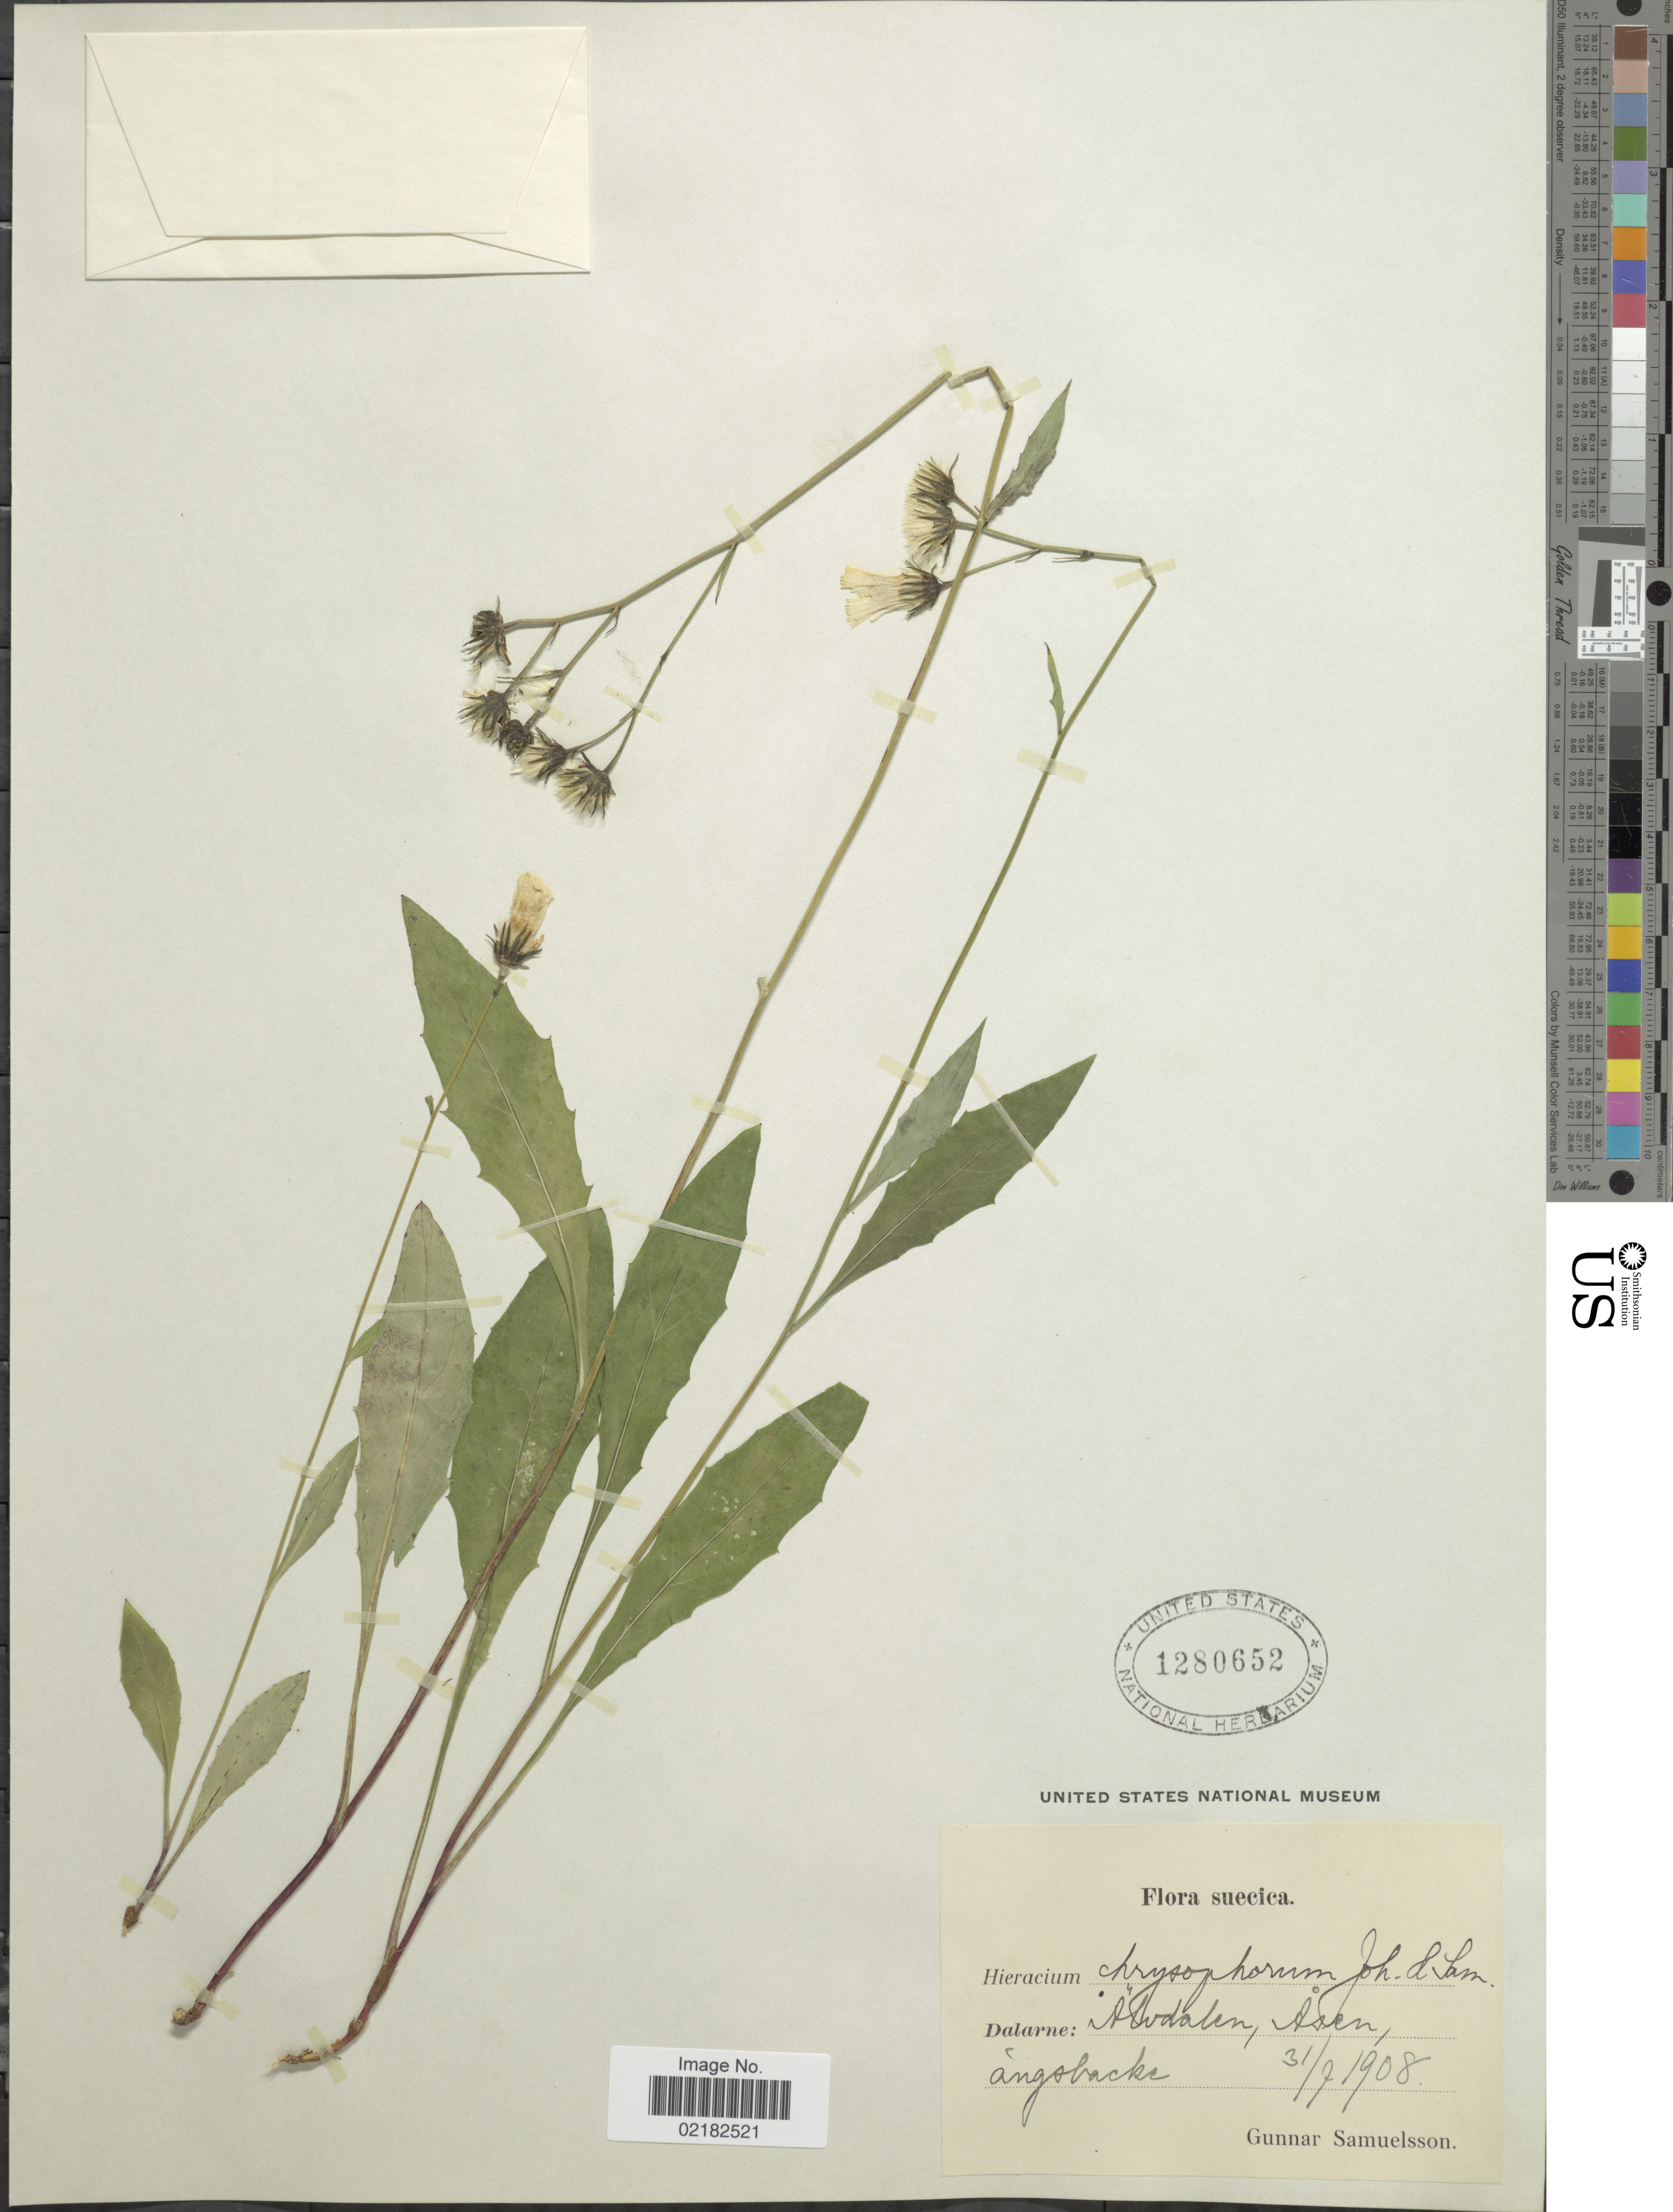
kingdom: Plantae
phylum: Tracheophyta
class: Magnoliopsida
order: Asterales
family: Asteraceae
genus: Hieracium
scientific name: Hieracium chrysophorum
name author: Sam.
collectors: G. Samuelsson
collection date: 1908-07-31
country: Sweden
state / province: Dalarna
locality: Älvdalen, Äsen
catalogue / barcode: US 1280652